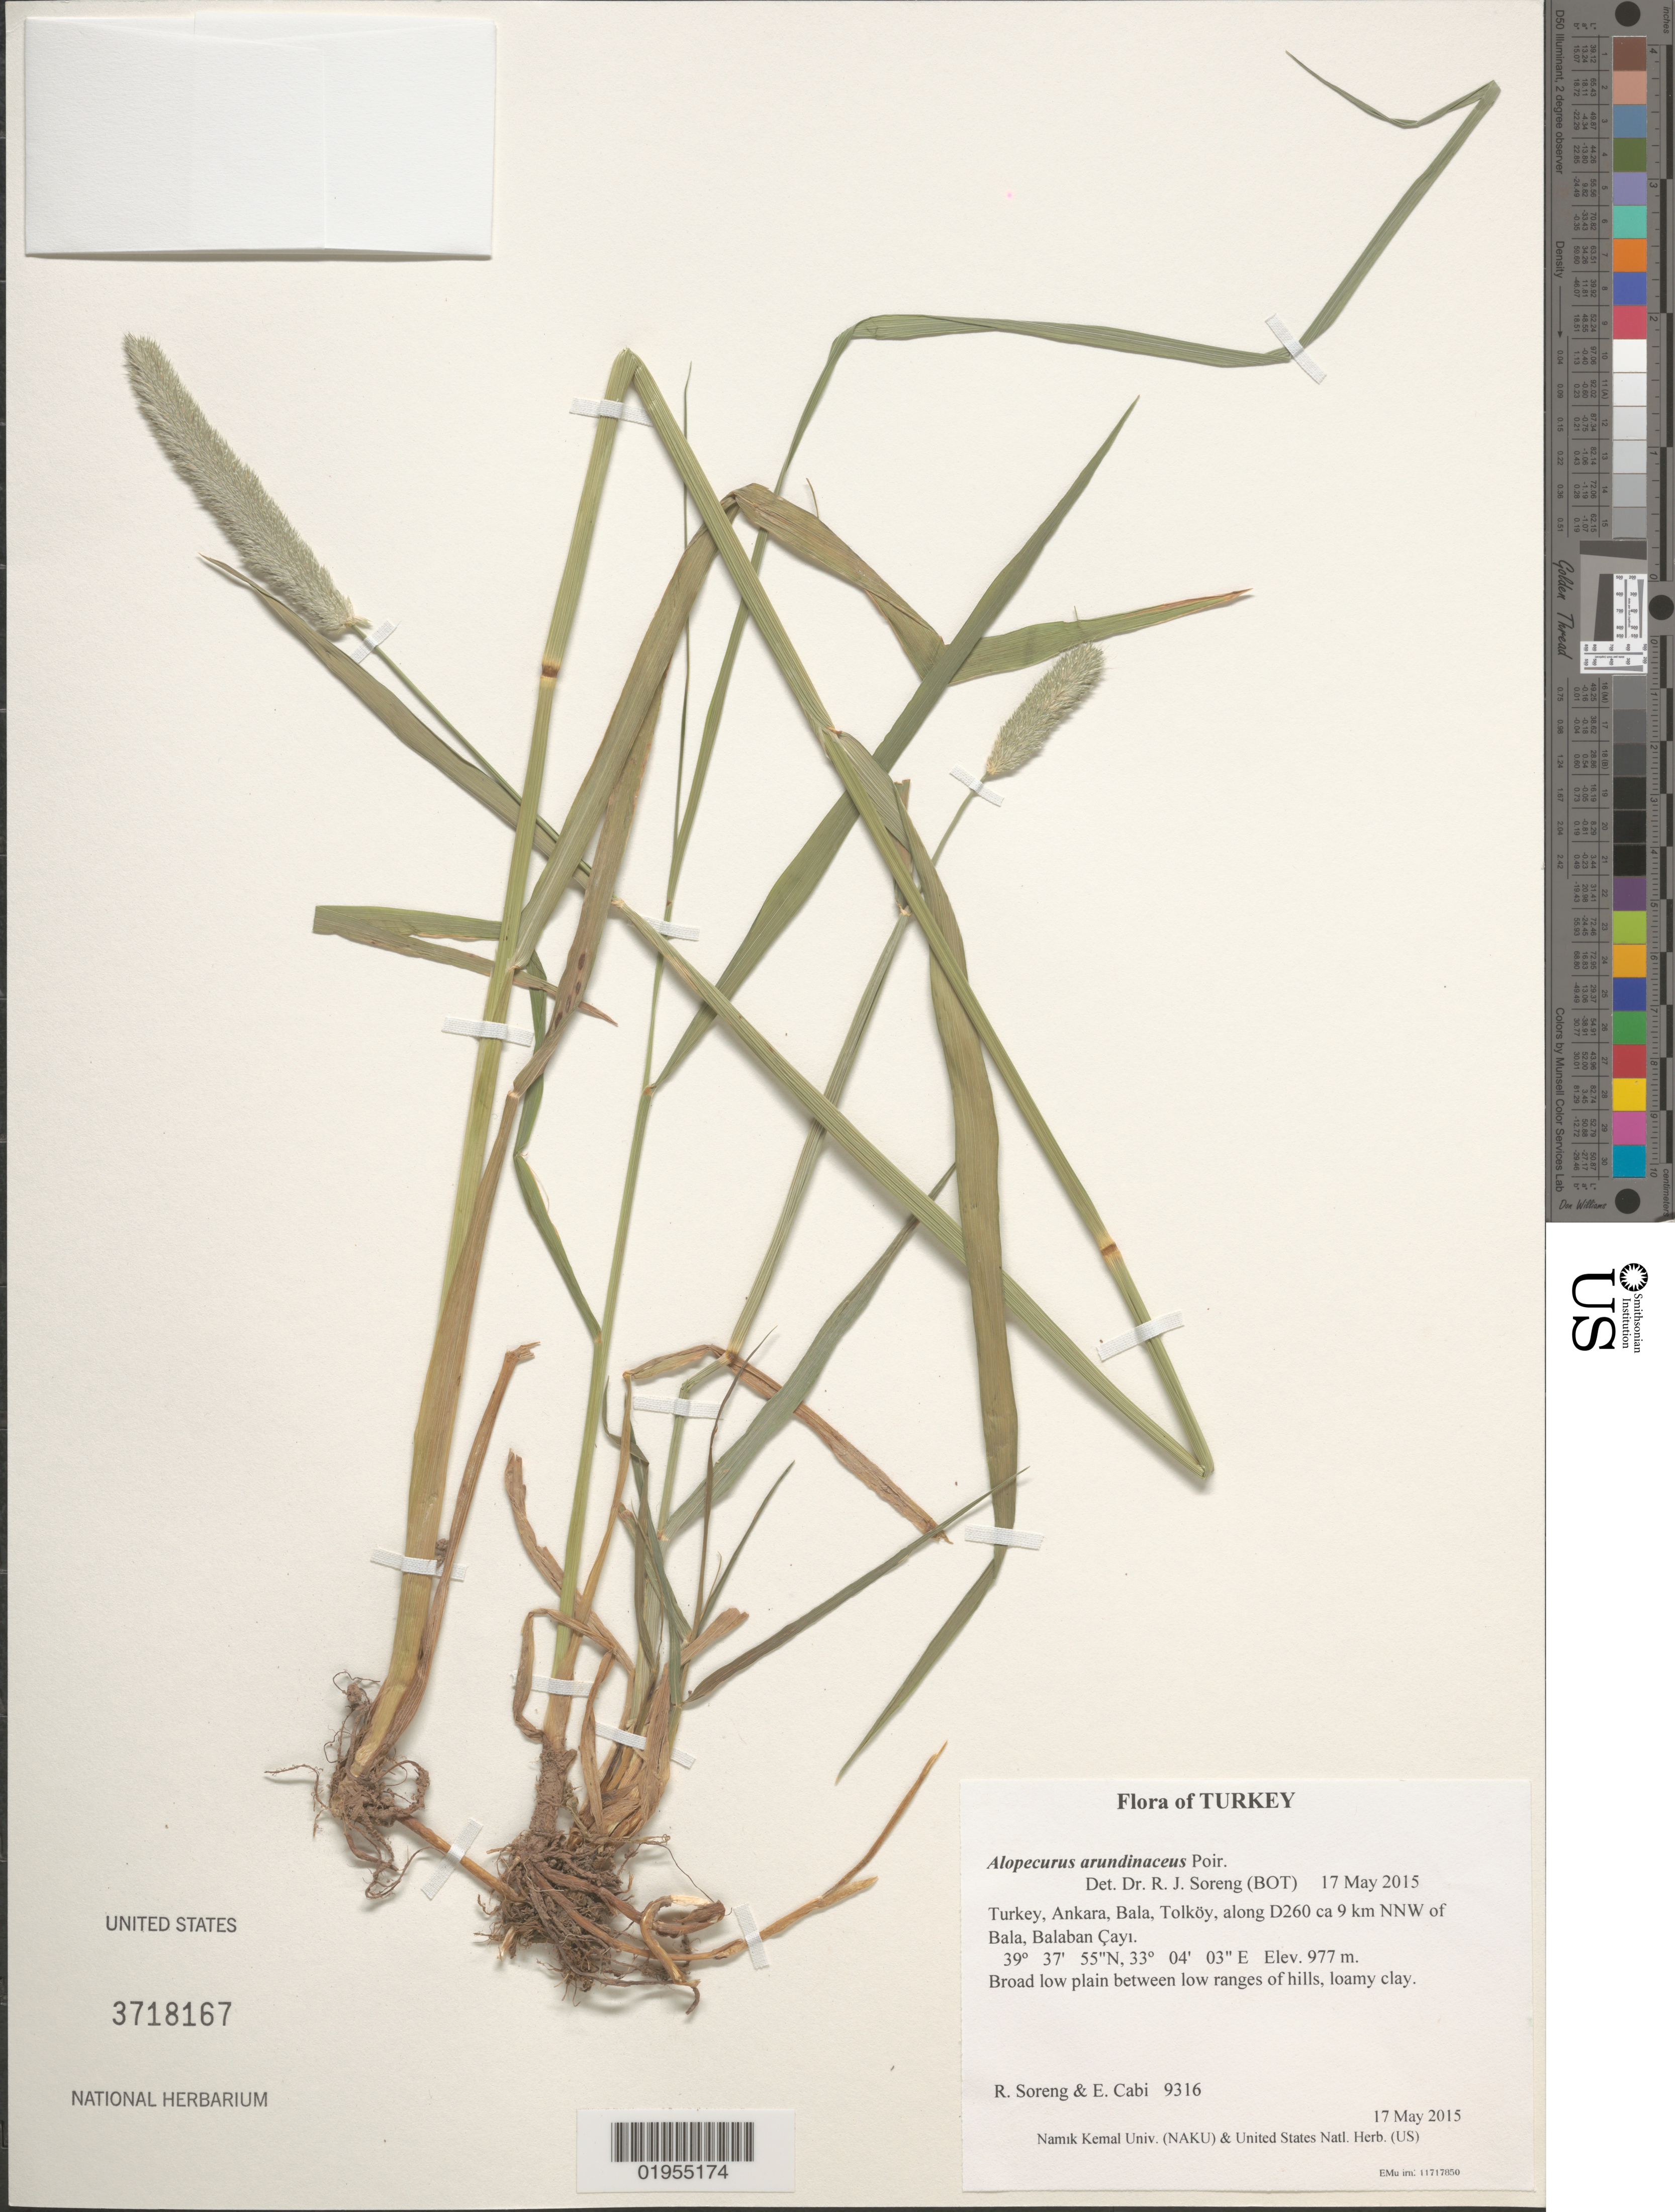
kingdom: Plantae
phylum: Tracheophyta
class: Liliopsida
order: Poales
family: Poaceae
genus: Alopecurus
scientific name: Alopecurus arundinaceus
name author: Poir.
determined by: Soreng, Robert J., Research Associate (BOT), Smithsonian Institution - National Museum of Natural History (UNITED STATES)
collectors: R. J. Soreng & E. Cabi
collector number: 9316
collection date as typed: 2015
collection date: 2015-05-17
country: Turkey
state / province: Ankara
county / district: Bala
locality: Tokoy, along D260 ca 9 km NNW of Bala, Balaban Cayi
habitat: Broad low plain between low ranges of hills, loamy clay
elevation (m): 977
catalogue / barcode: US 3718167